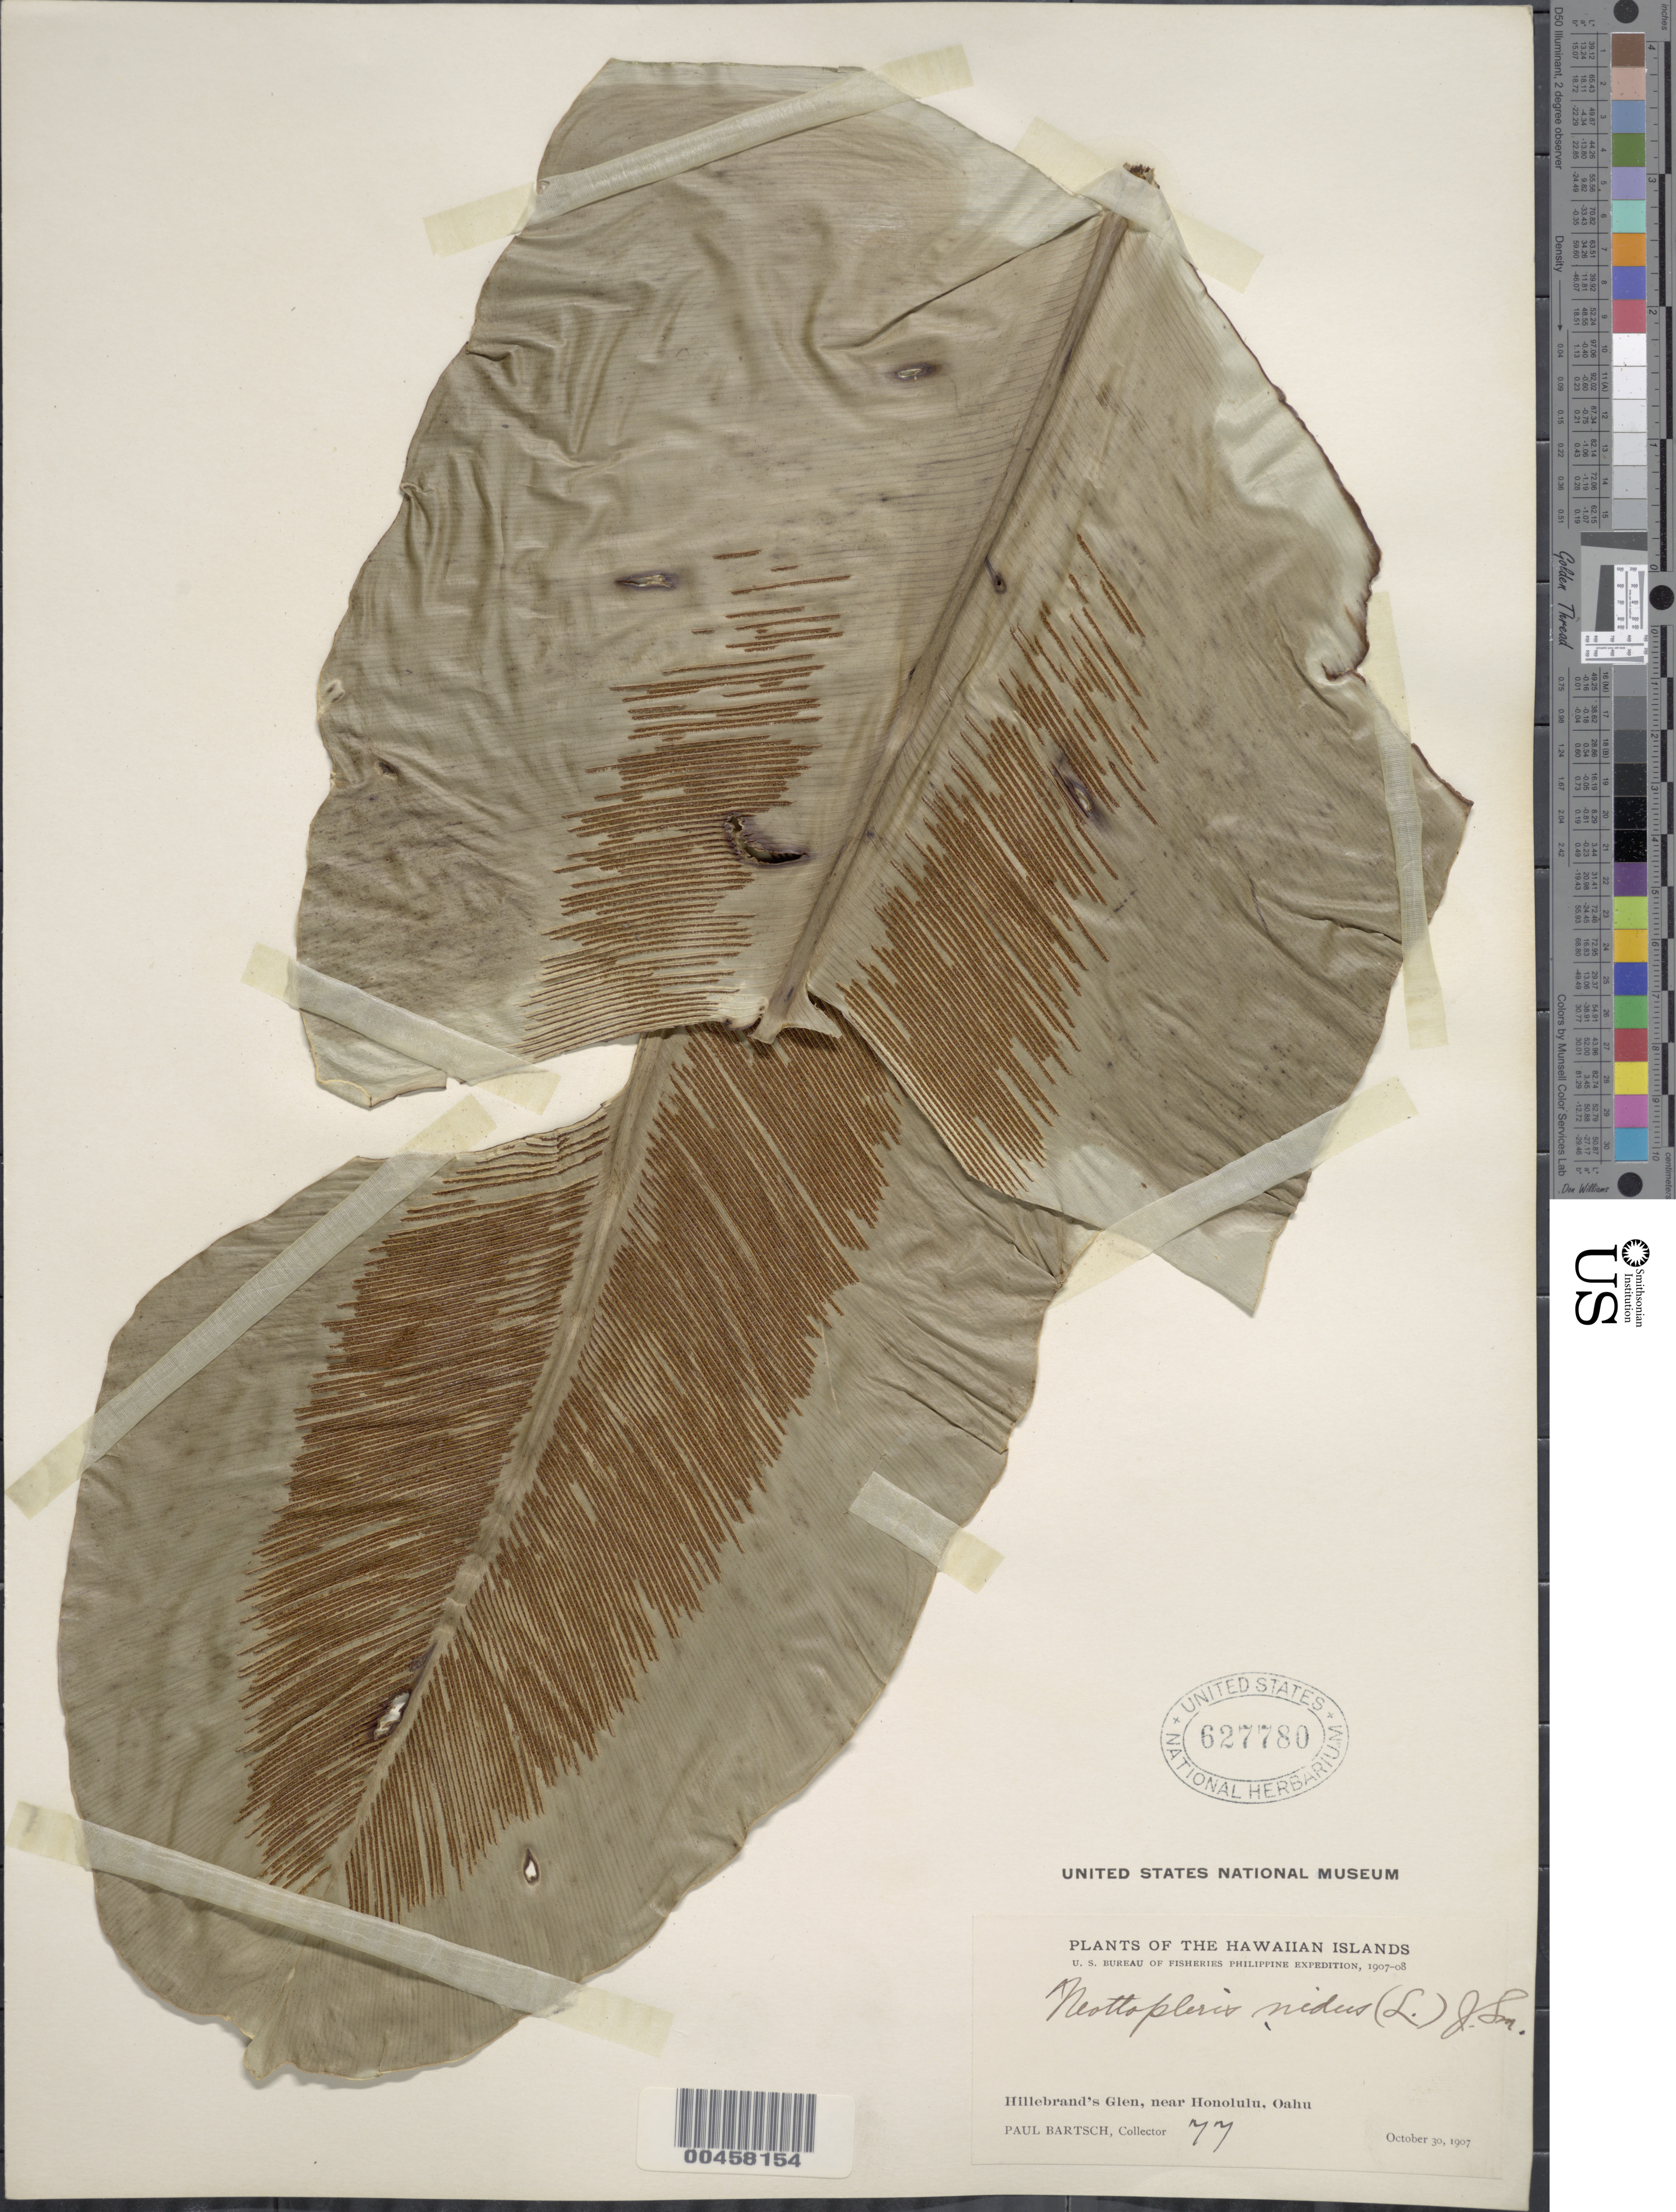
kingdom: Plantae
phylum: Tracheophyta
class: Polypodiopsida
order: Polypodiales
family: Aspleniaceae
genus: Asplenium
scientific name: Asplenium nidus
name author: L.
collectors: P. Bartsch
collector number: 77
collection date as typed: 30 Oct 1907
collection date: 1907-10-30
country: United States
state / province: Hawaii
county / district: Honolulu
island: Oahu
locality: Hillebrand's Glen, near Honolulu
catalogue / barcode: US 627780